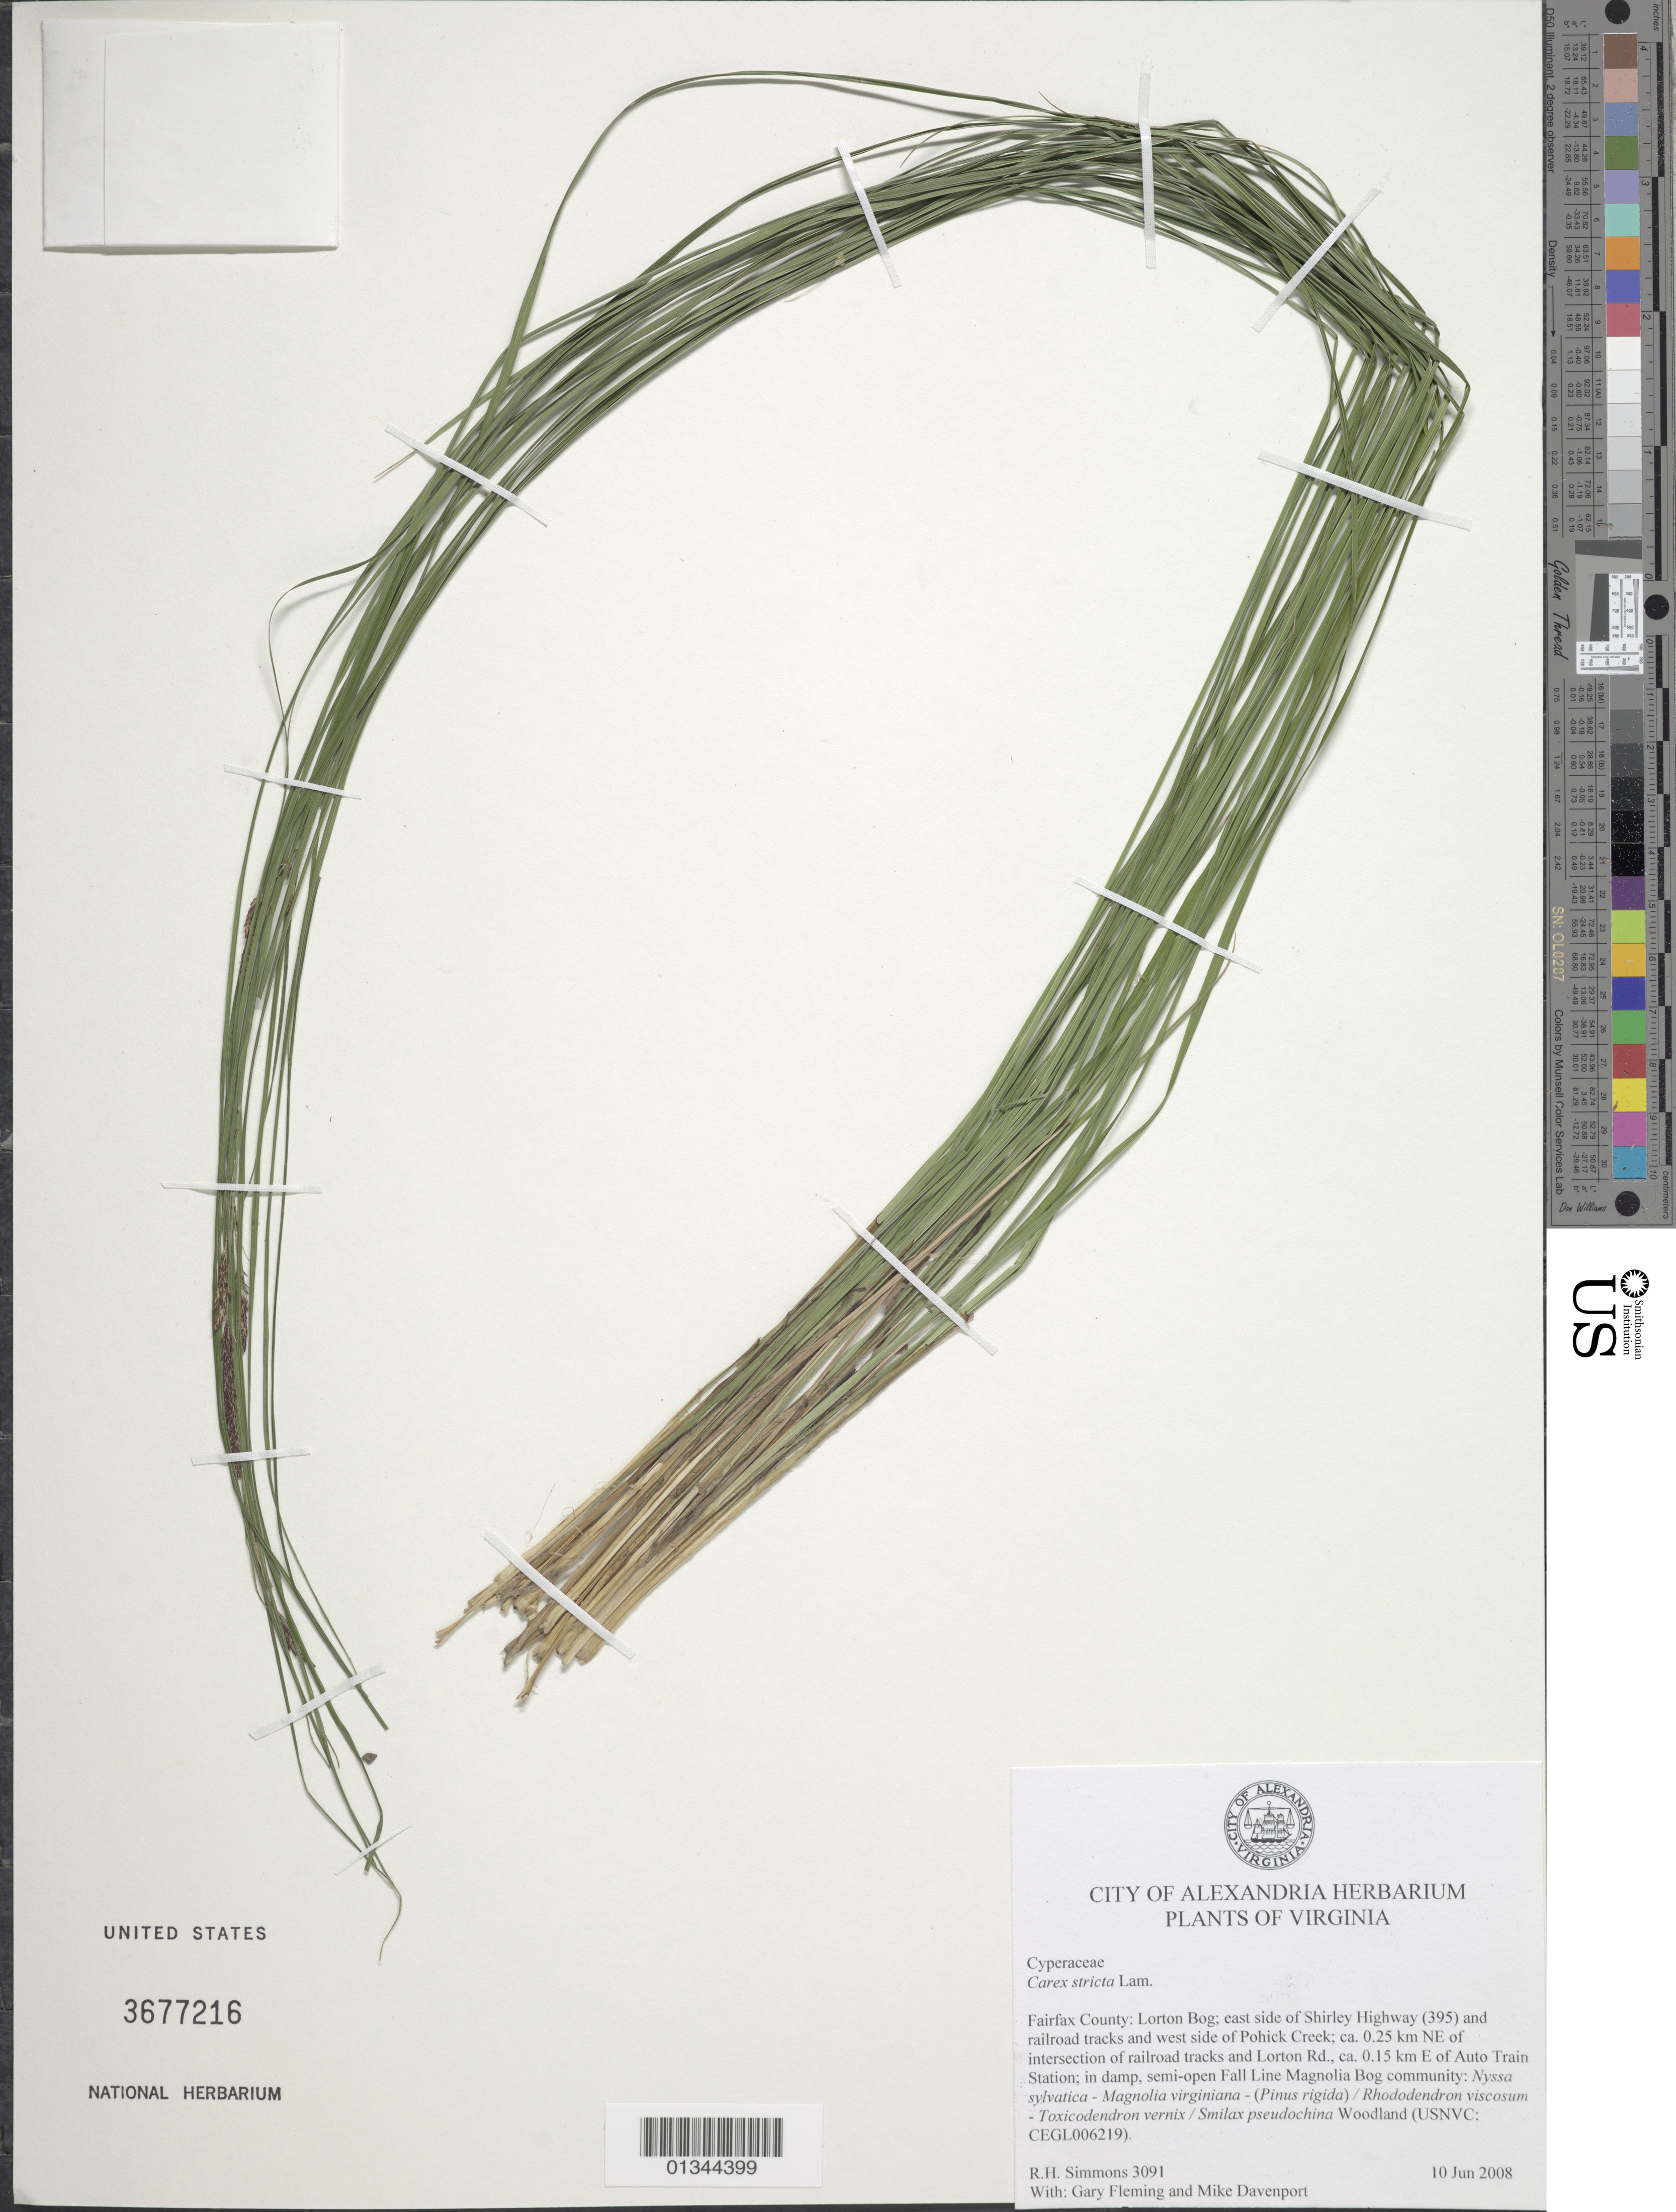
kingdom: Plantae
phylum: Tracheophyta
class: Liliopsida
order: Poales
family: Cyperaceae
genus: Carex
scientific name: Carex stricta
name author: Lam.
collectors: R. H. Simmons, G. Fleming & M. Davenport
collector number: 3091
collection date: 2008-06-10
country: United States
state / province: Virginia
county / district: Fairfax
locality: Lorton Bog; east side of Shirley Highway (395) and railroad tracks and west side of Pohick Creek; ca. 0.25 km NE of intersection of railroad tracks and Lorton Rd., ca. 0.15 km E of Auto Train Station.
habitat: Woodland.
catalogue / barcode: US 3677216